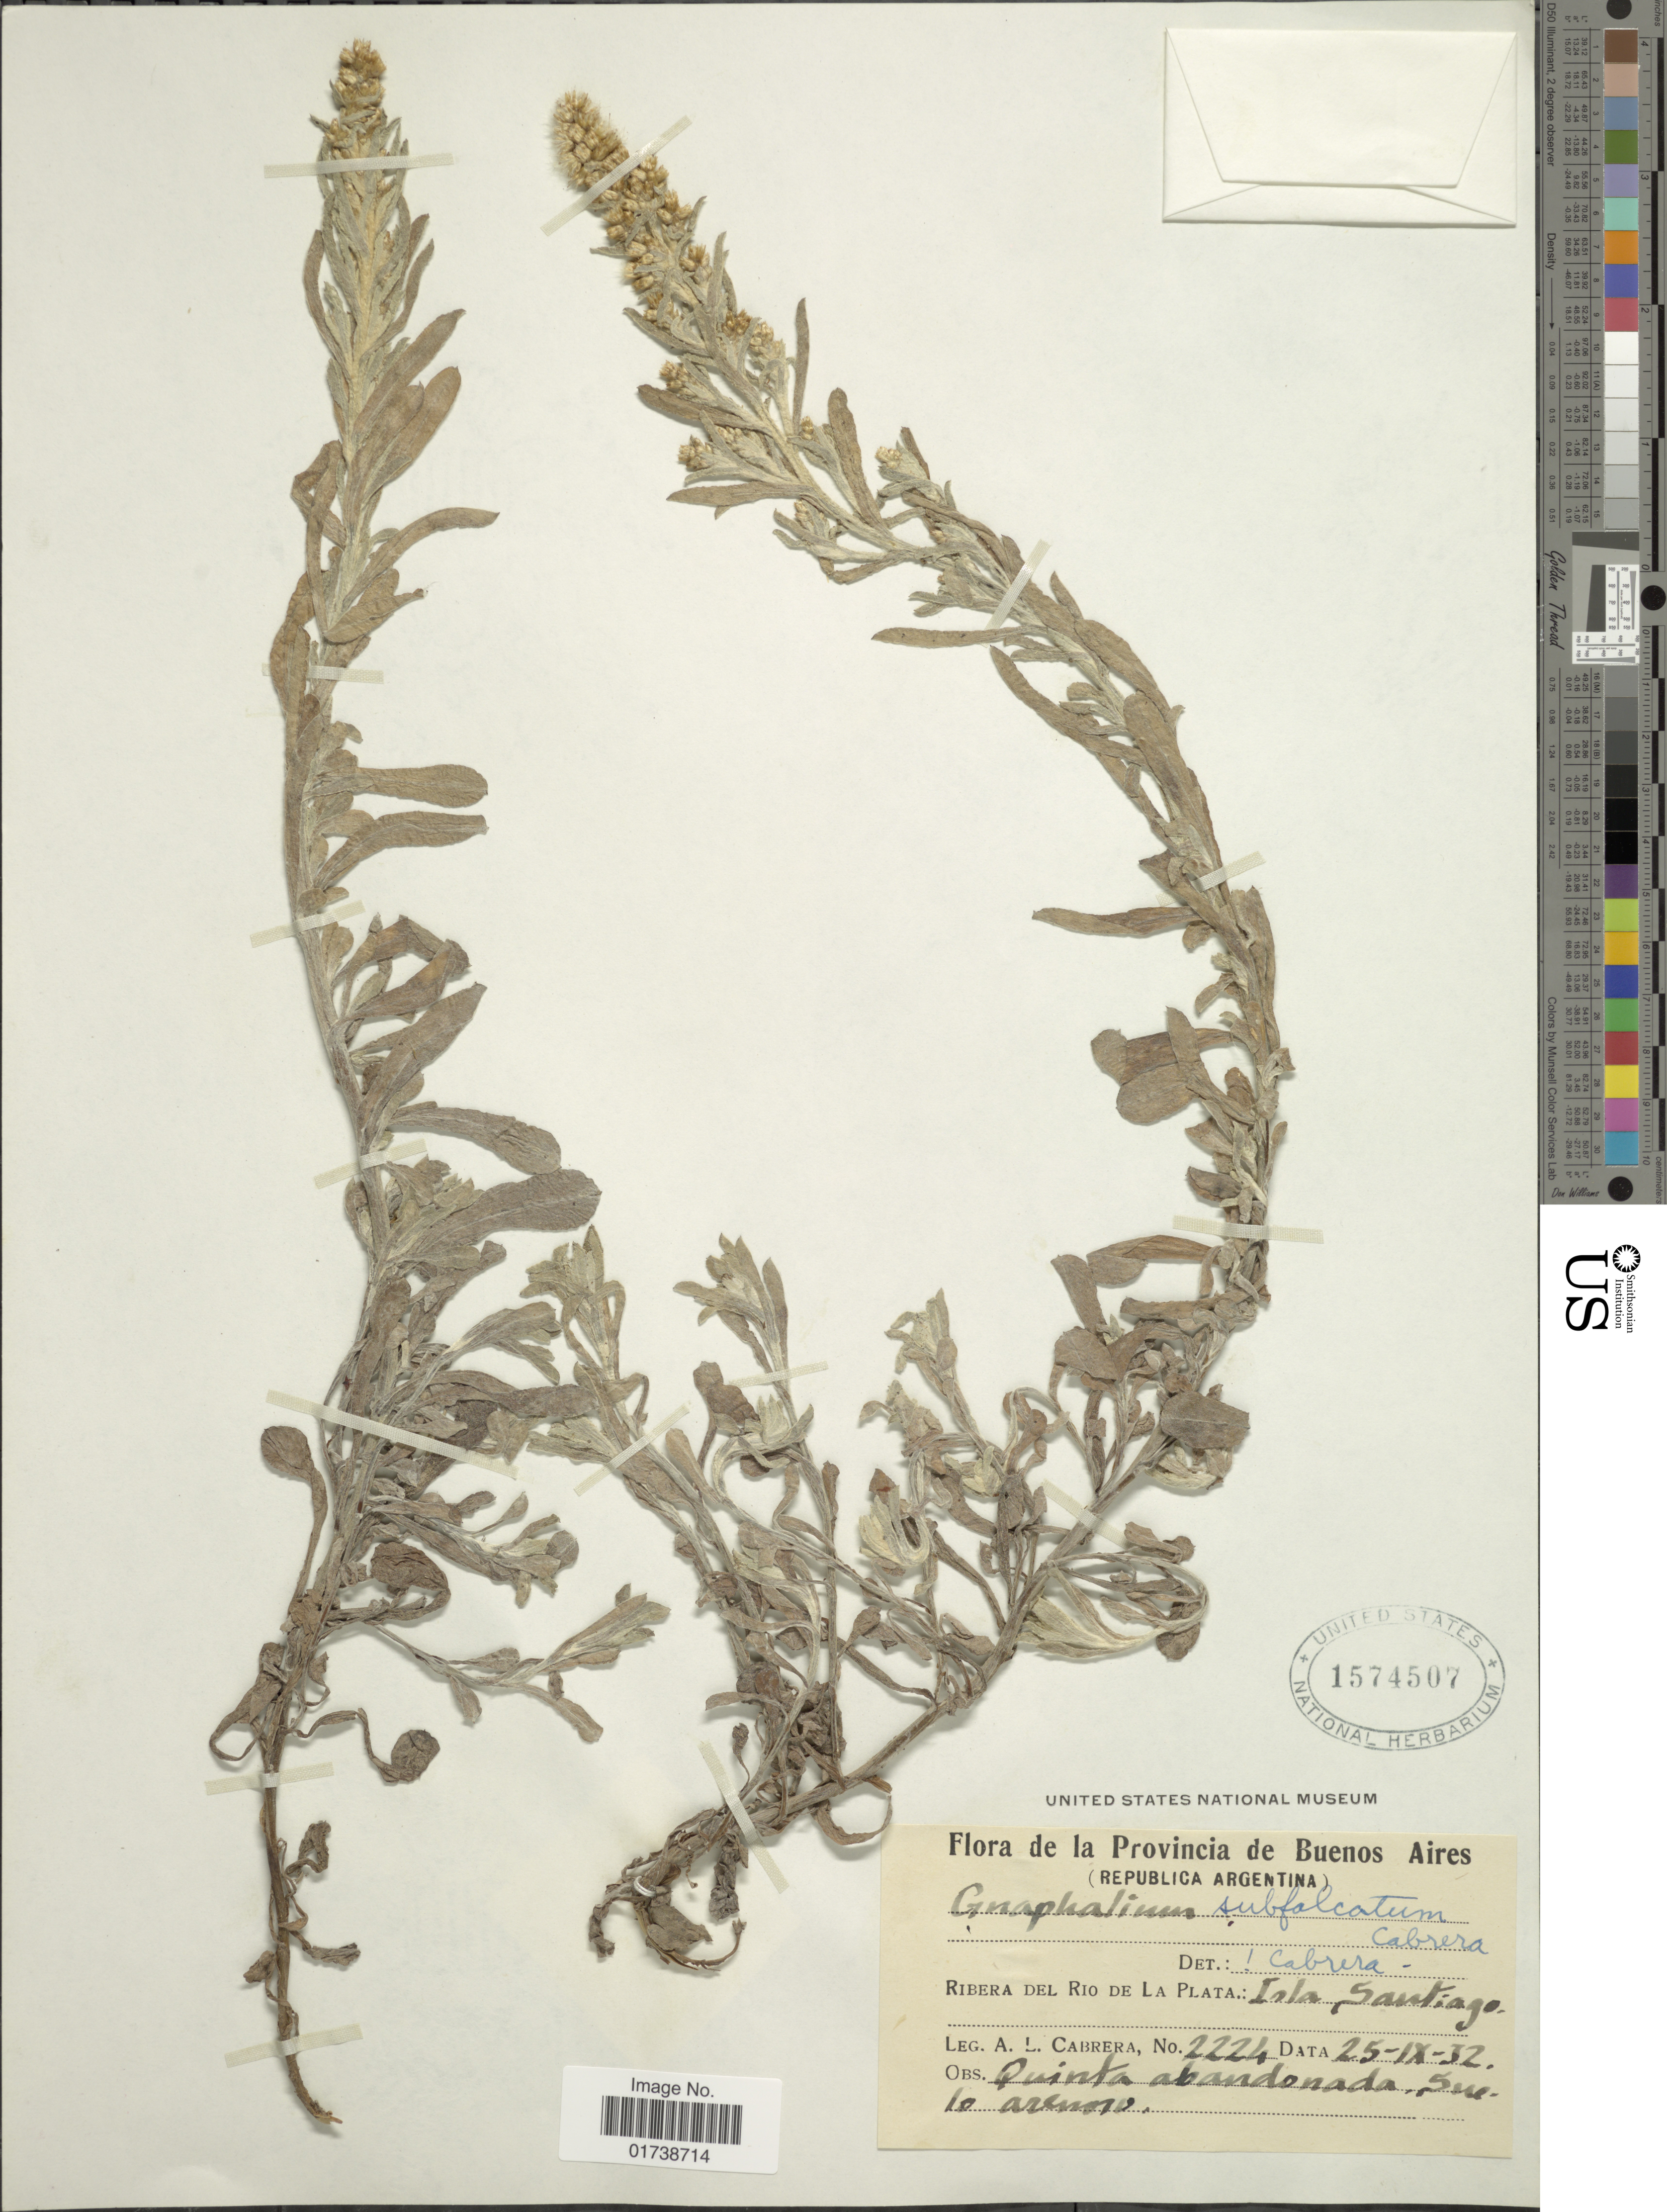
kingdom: Plantae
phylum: Tracheophyta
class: Magnoliopsida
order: Asterales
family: Asteraceae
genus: Gamochaeta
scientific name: Gamochaeta subfalcata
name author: (Cabrera) Cabrera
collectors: A. L. Cabrera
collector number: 2224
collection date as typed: Transcribed d/m/y: 25/9/32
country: Argentina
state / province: Buenos Aires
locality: Ribera Del Rio de Plata: Isla Santiago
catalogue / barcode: US 1574507